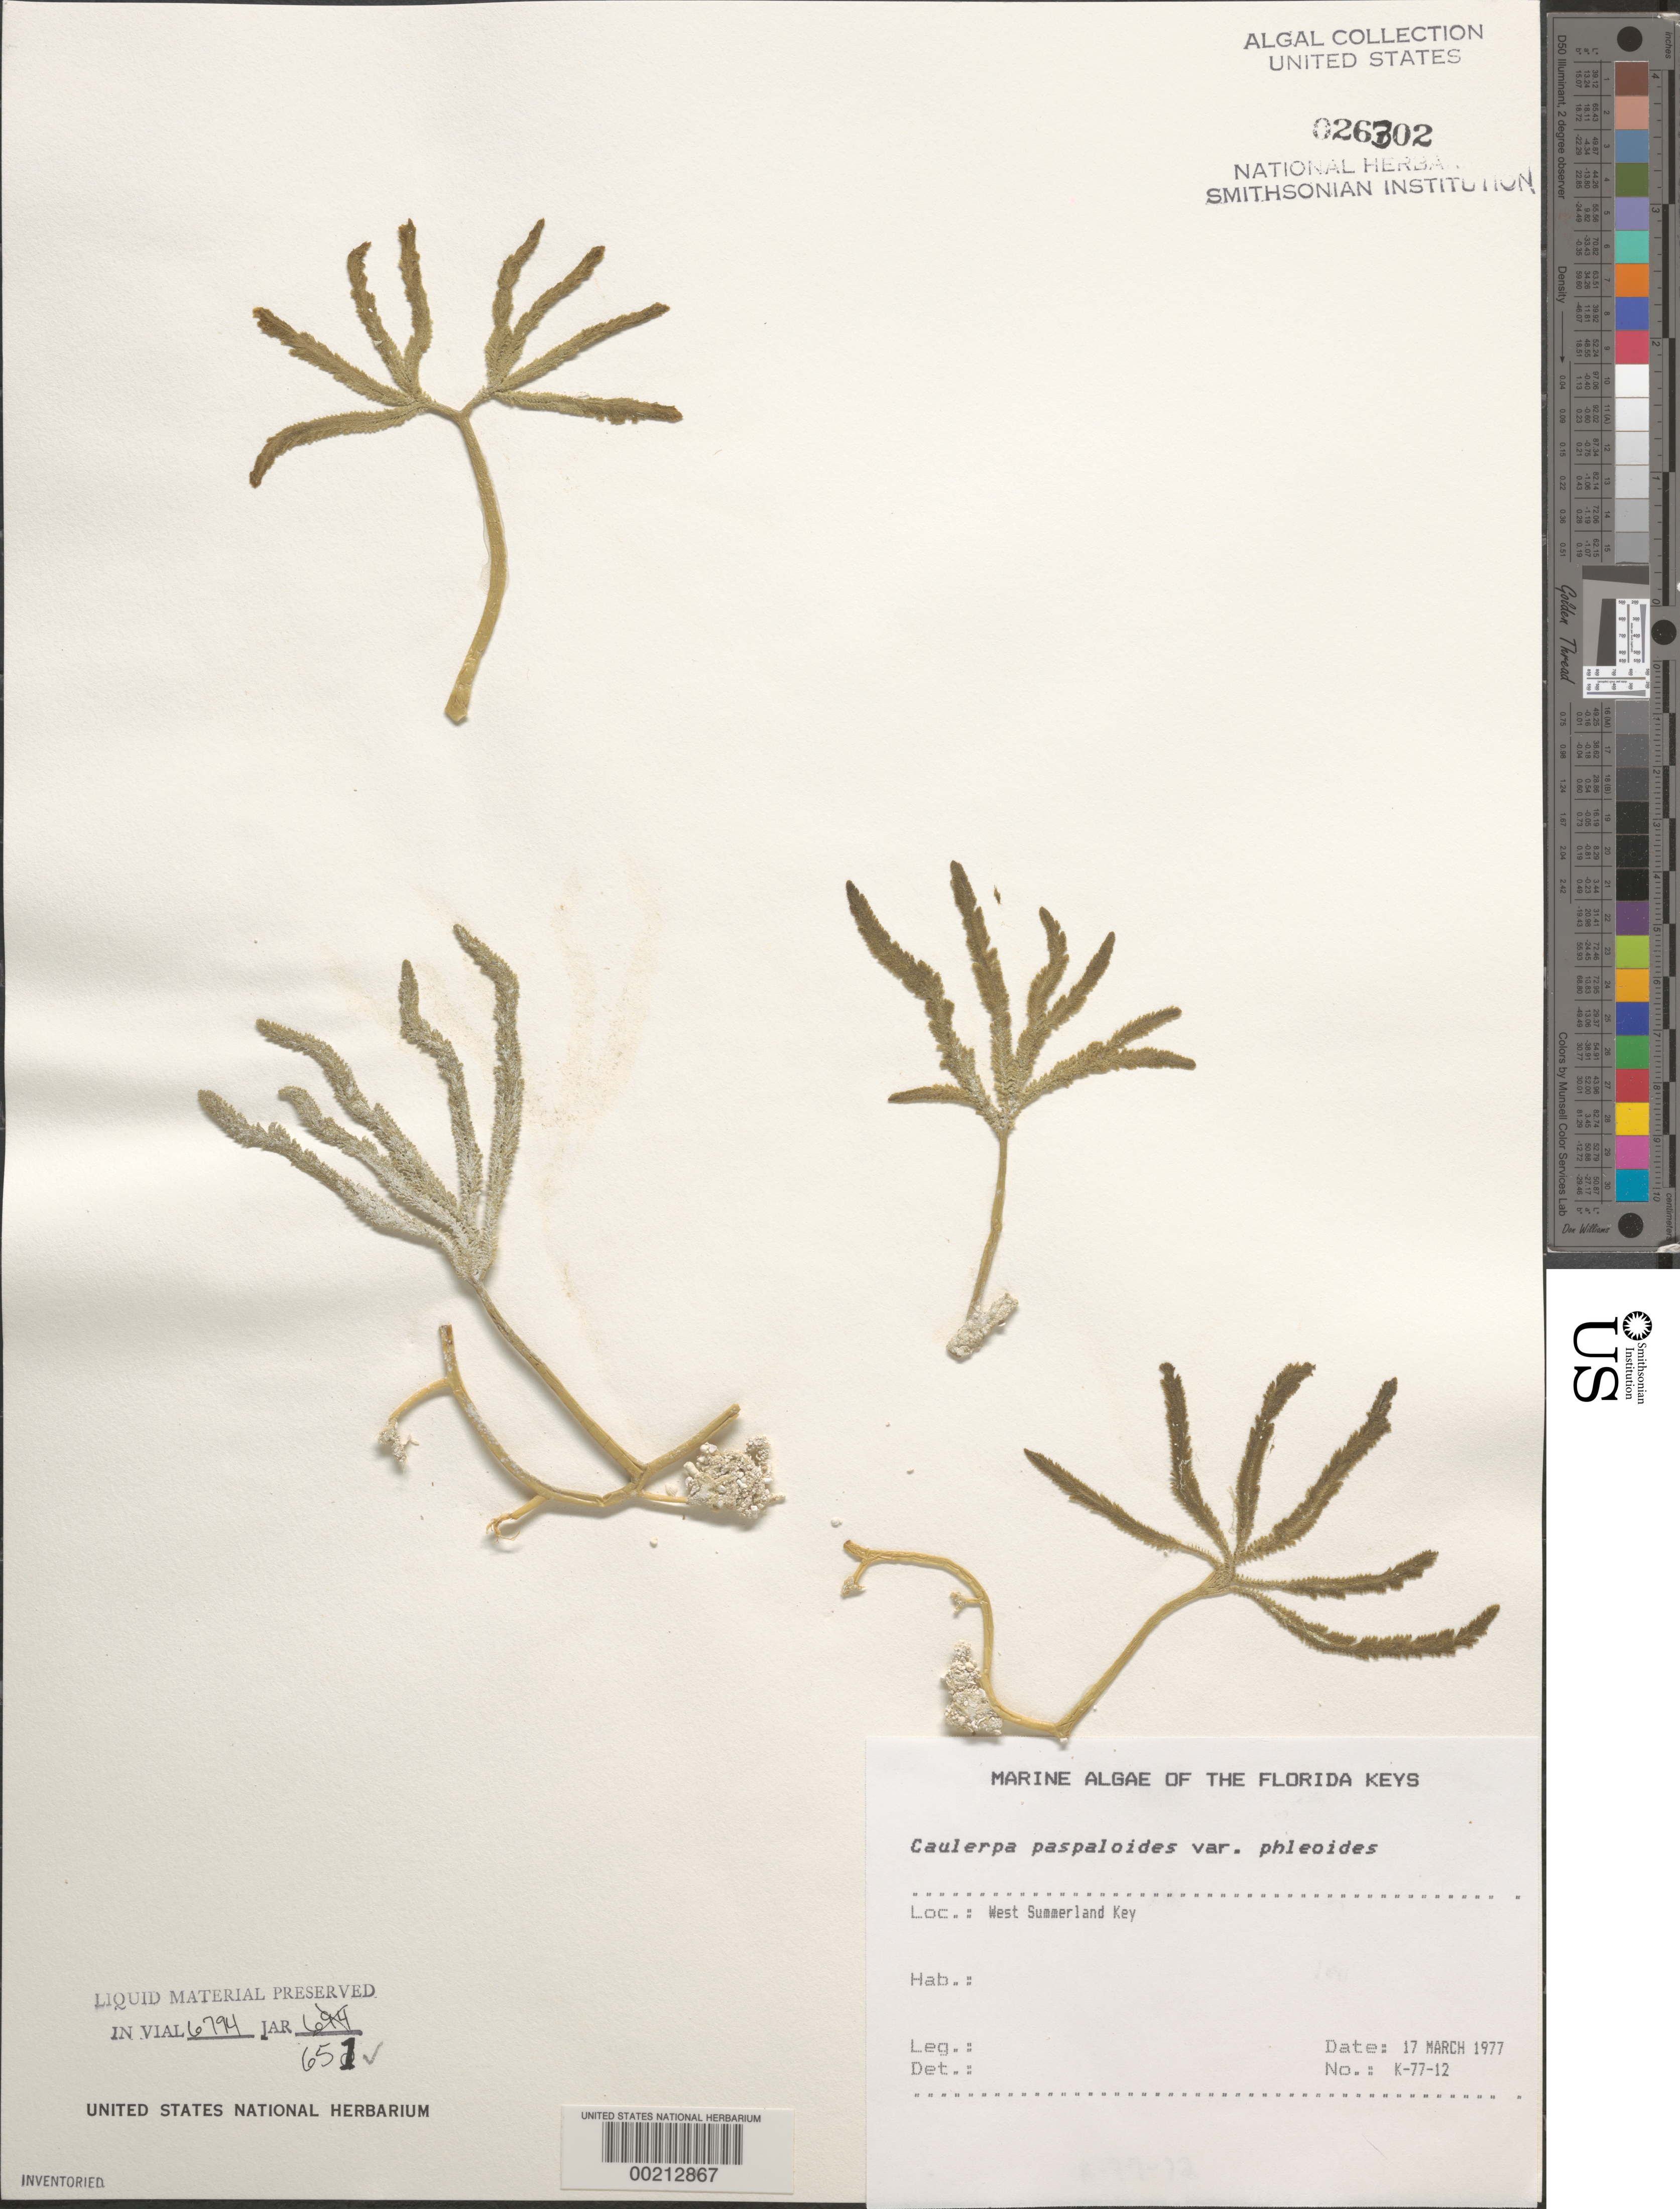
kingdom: Plantae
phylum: Chlorophyta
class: Ulvophyceae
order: Bryopsidales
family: Caulerpaceae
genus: Caulerpa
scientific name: Caulerpa paspaloides var. phleoides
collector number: K-77-12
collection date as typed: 17 Mar 1977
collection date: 1977-03-17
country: United States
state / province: Florida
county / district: Monroe County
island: West Summerland Key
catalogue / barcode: US 26302